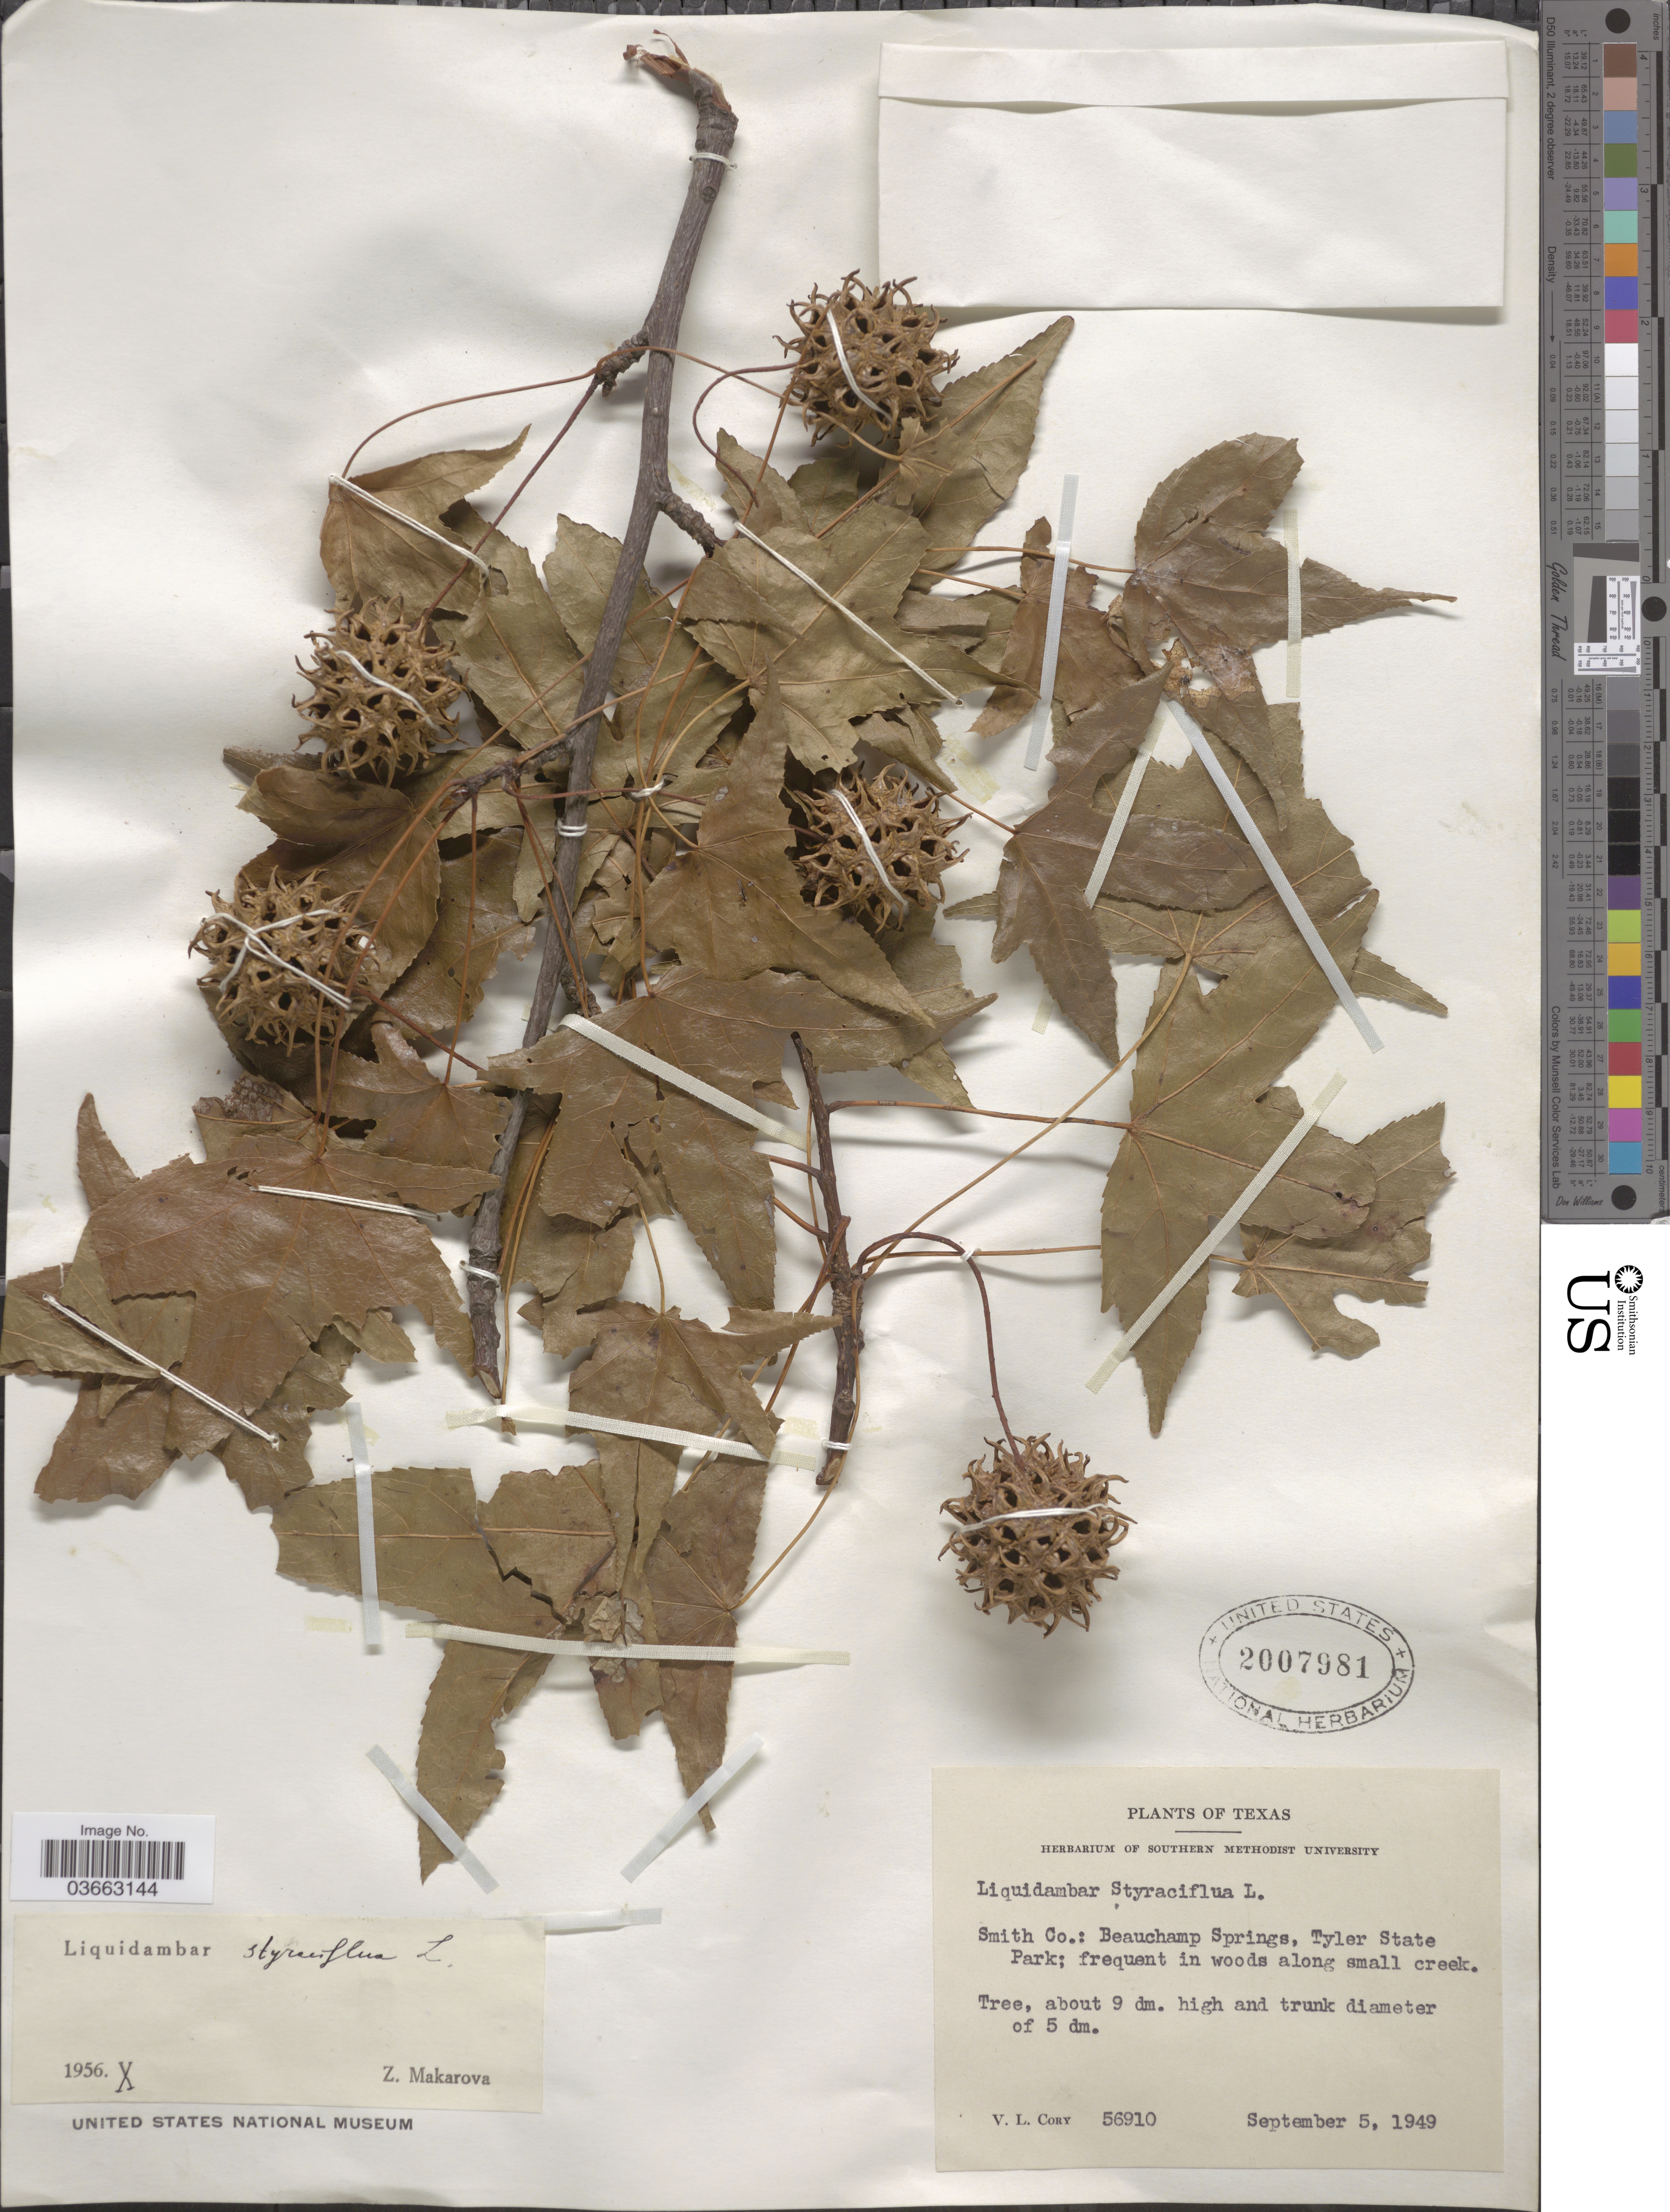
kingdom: Plantae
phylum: Tracheophyta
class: Magnoliopsida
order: Saxifragales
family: Altingiaceae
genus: Liquidambar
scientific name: Liquidambar styraciflua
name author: L.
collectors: V. Cory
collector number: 56910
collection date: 1949-09-05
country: United States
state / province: Texas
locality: Smith Co.: Beauchamp Springs, Tyler State Park.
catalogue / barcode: US 2007981